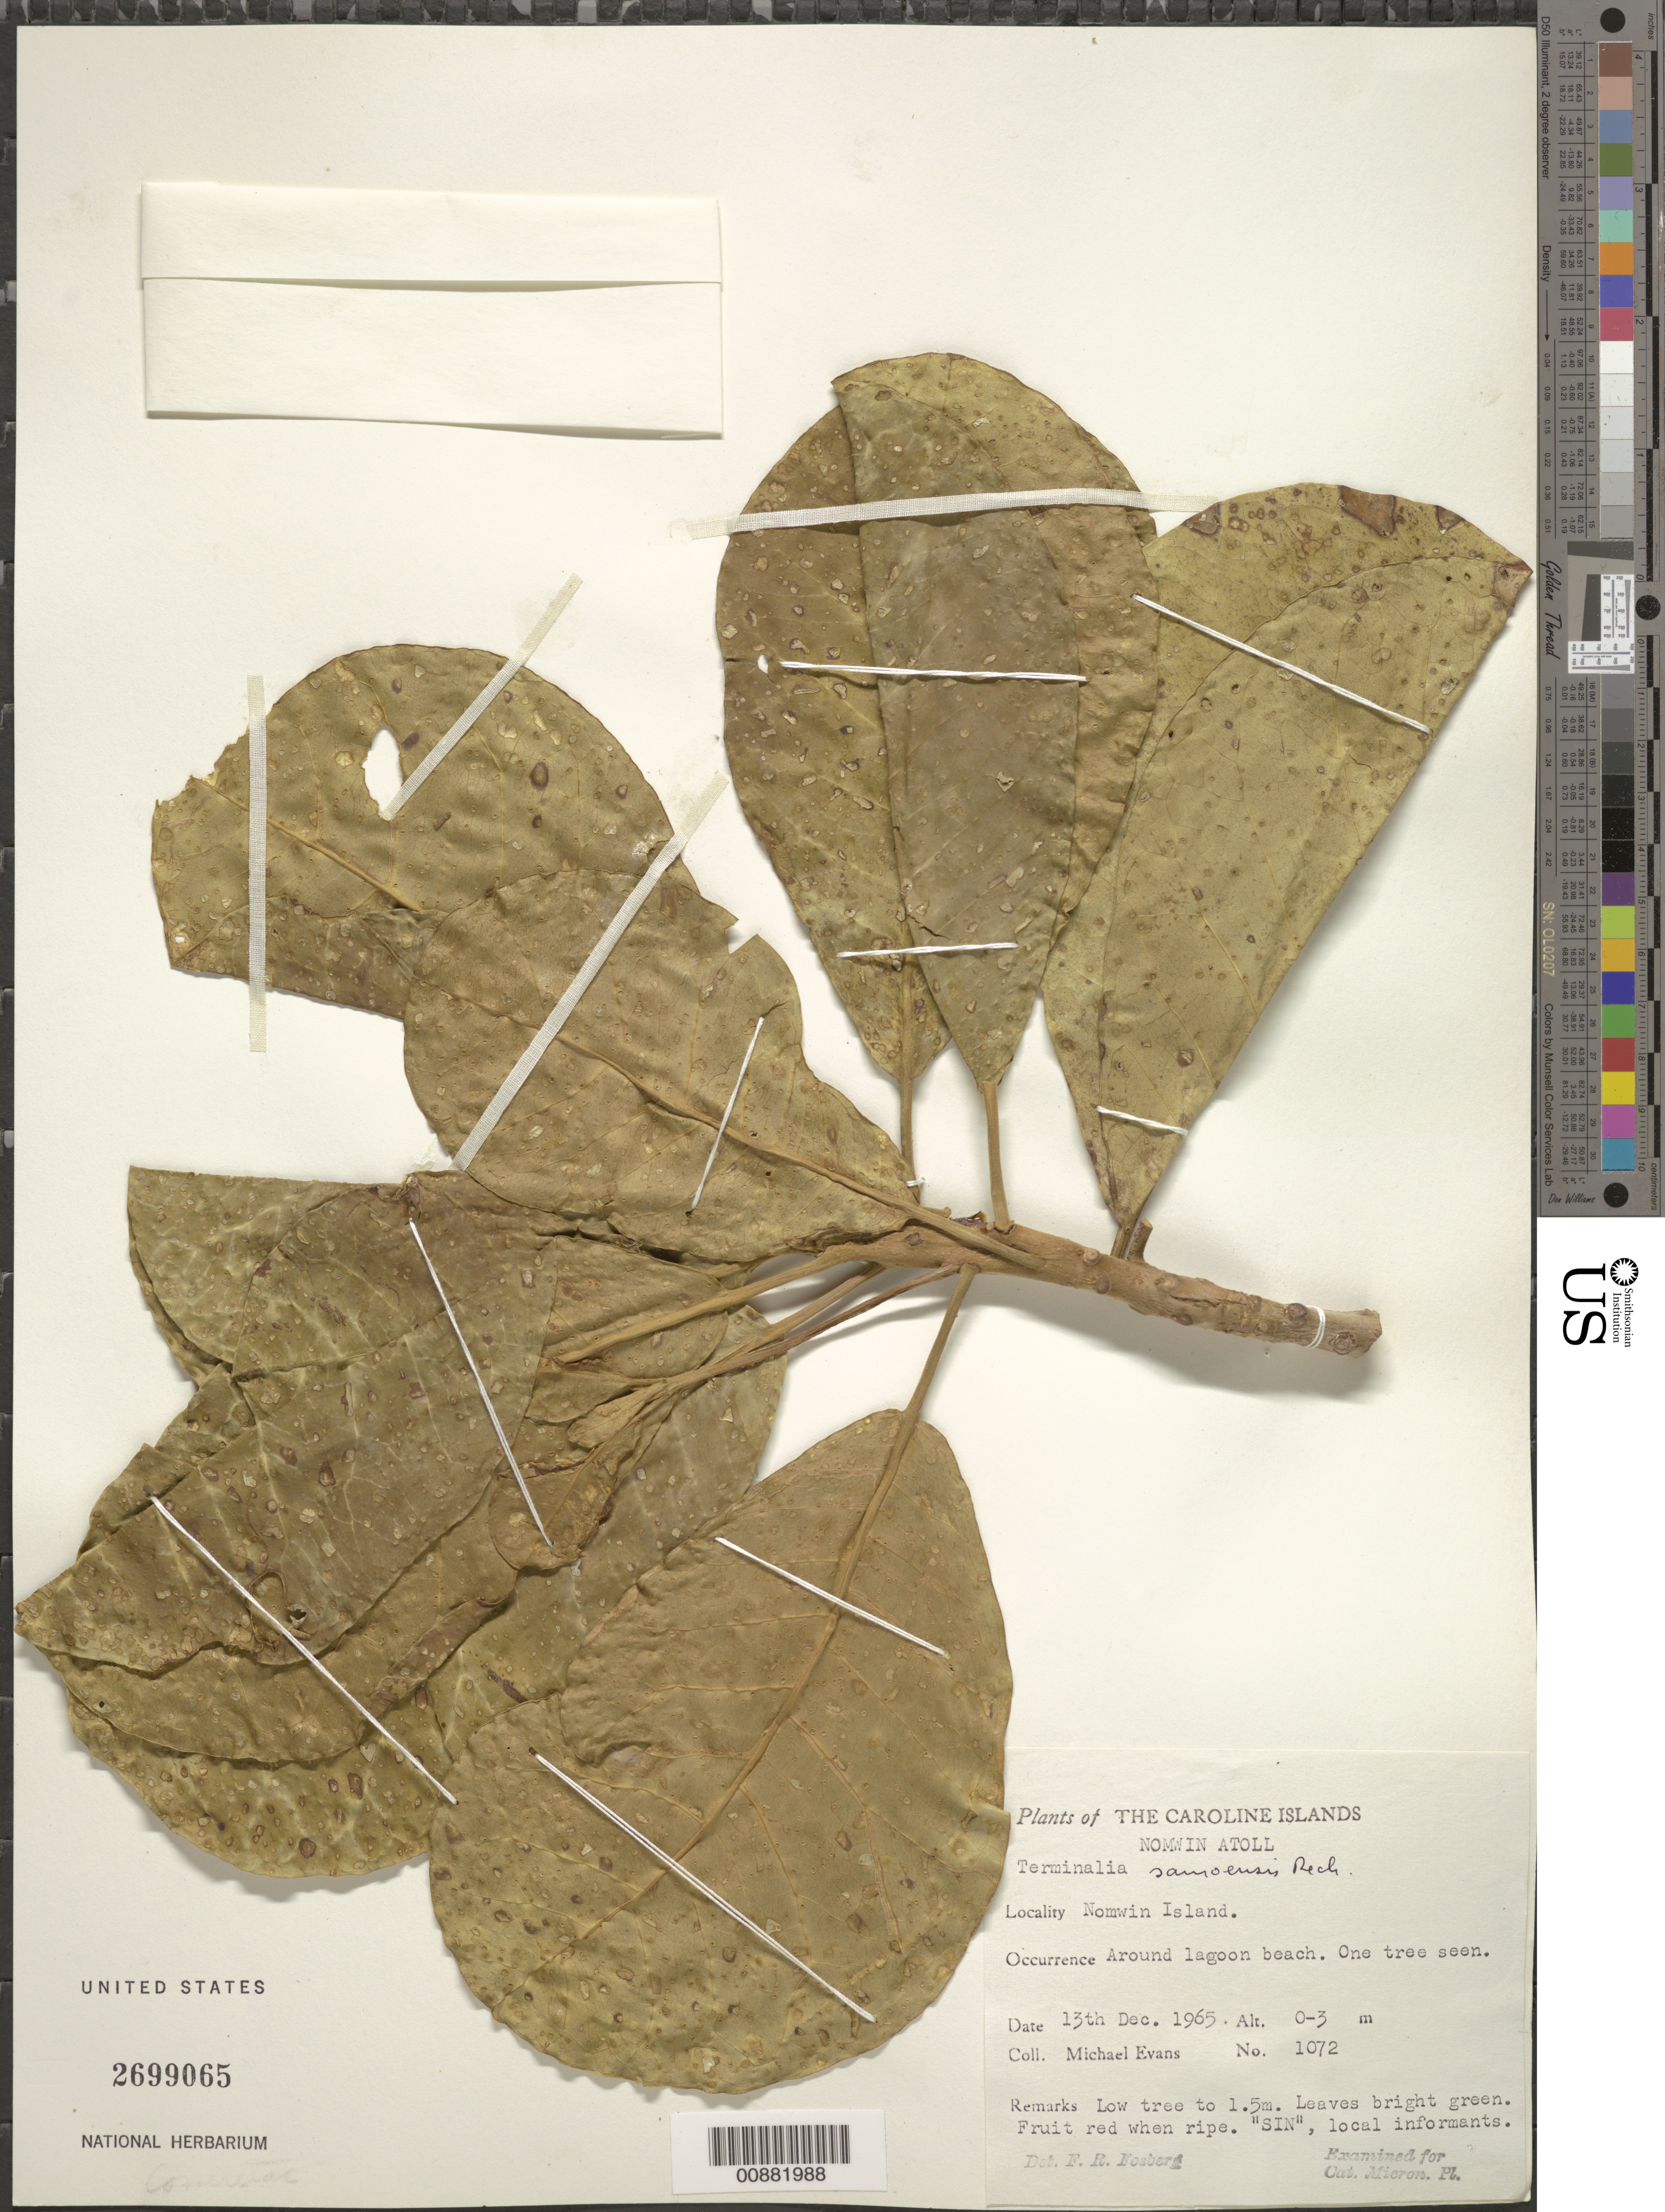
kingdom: Plantae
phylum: Tracheophyta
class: Magnoliopsida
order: Myrtales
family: Combretaceae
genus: Terminalia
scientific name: Terminalia samoensis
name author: Rech.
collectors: M. Evans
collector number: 1072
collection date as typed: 13 Dec 1965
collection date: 1965-12-13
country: Micronesia, Federated States of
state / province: Truk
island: Nomwin Atoll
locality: Nomwin Islet. Around lagoon beach.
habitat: one tree seen.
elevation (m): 0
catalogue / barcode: US 2699065